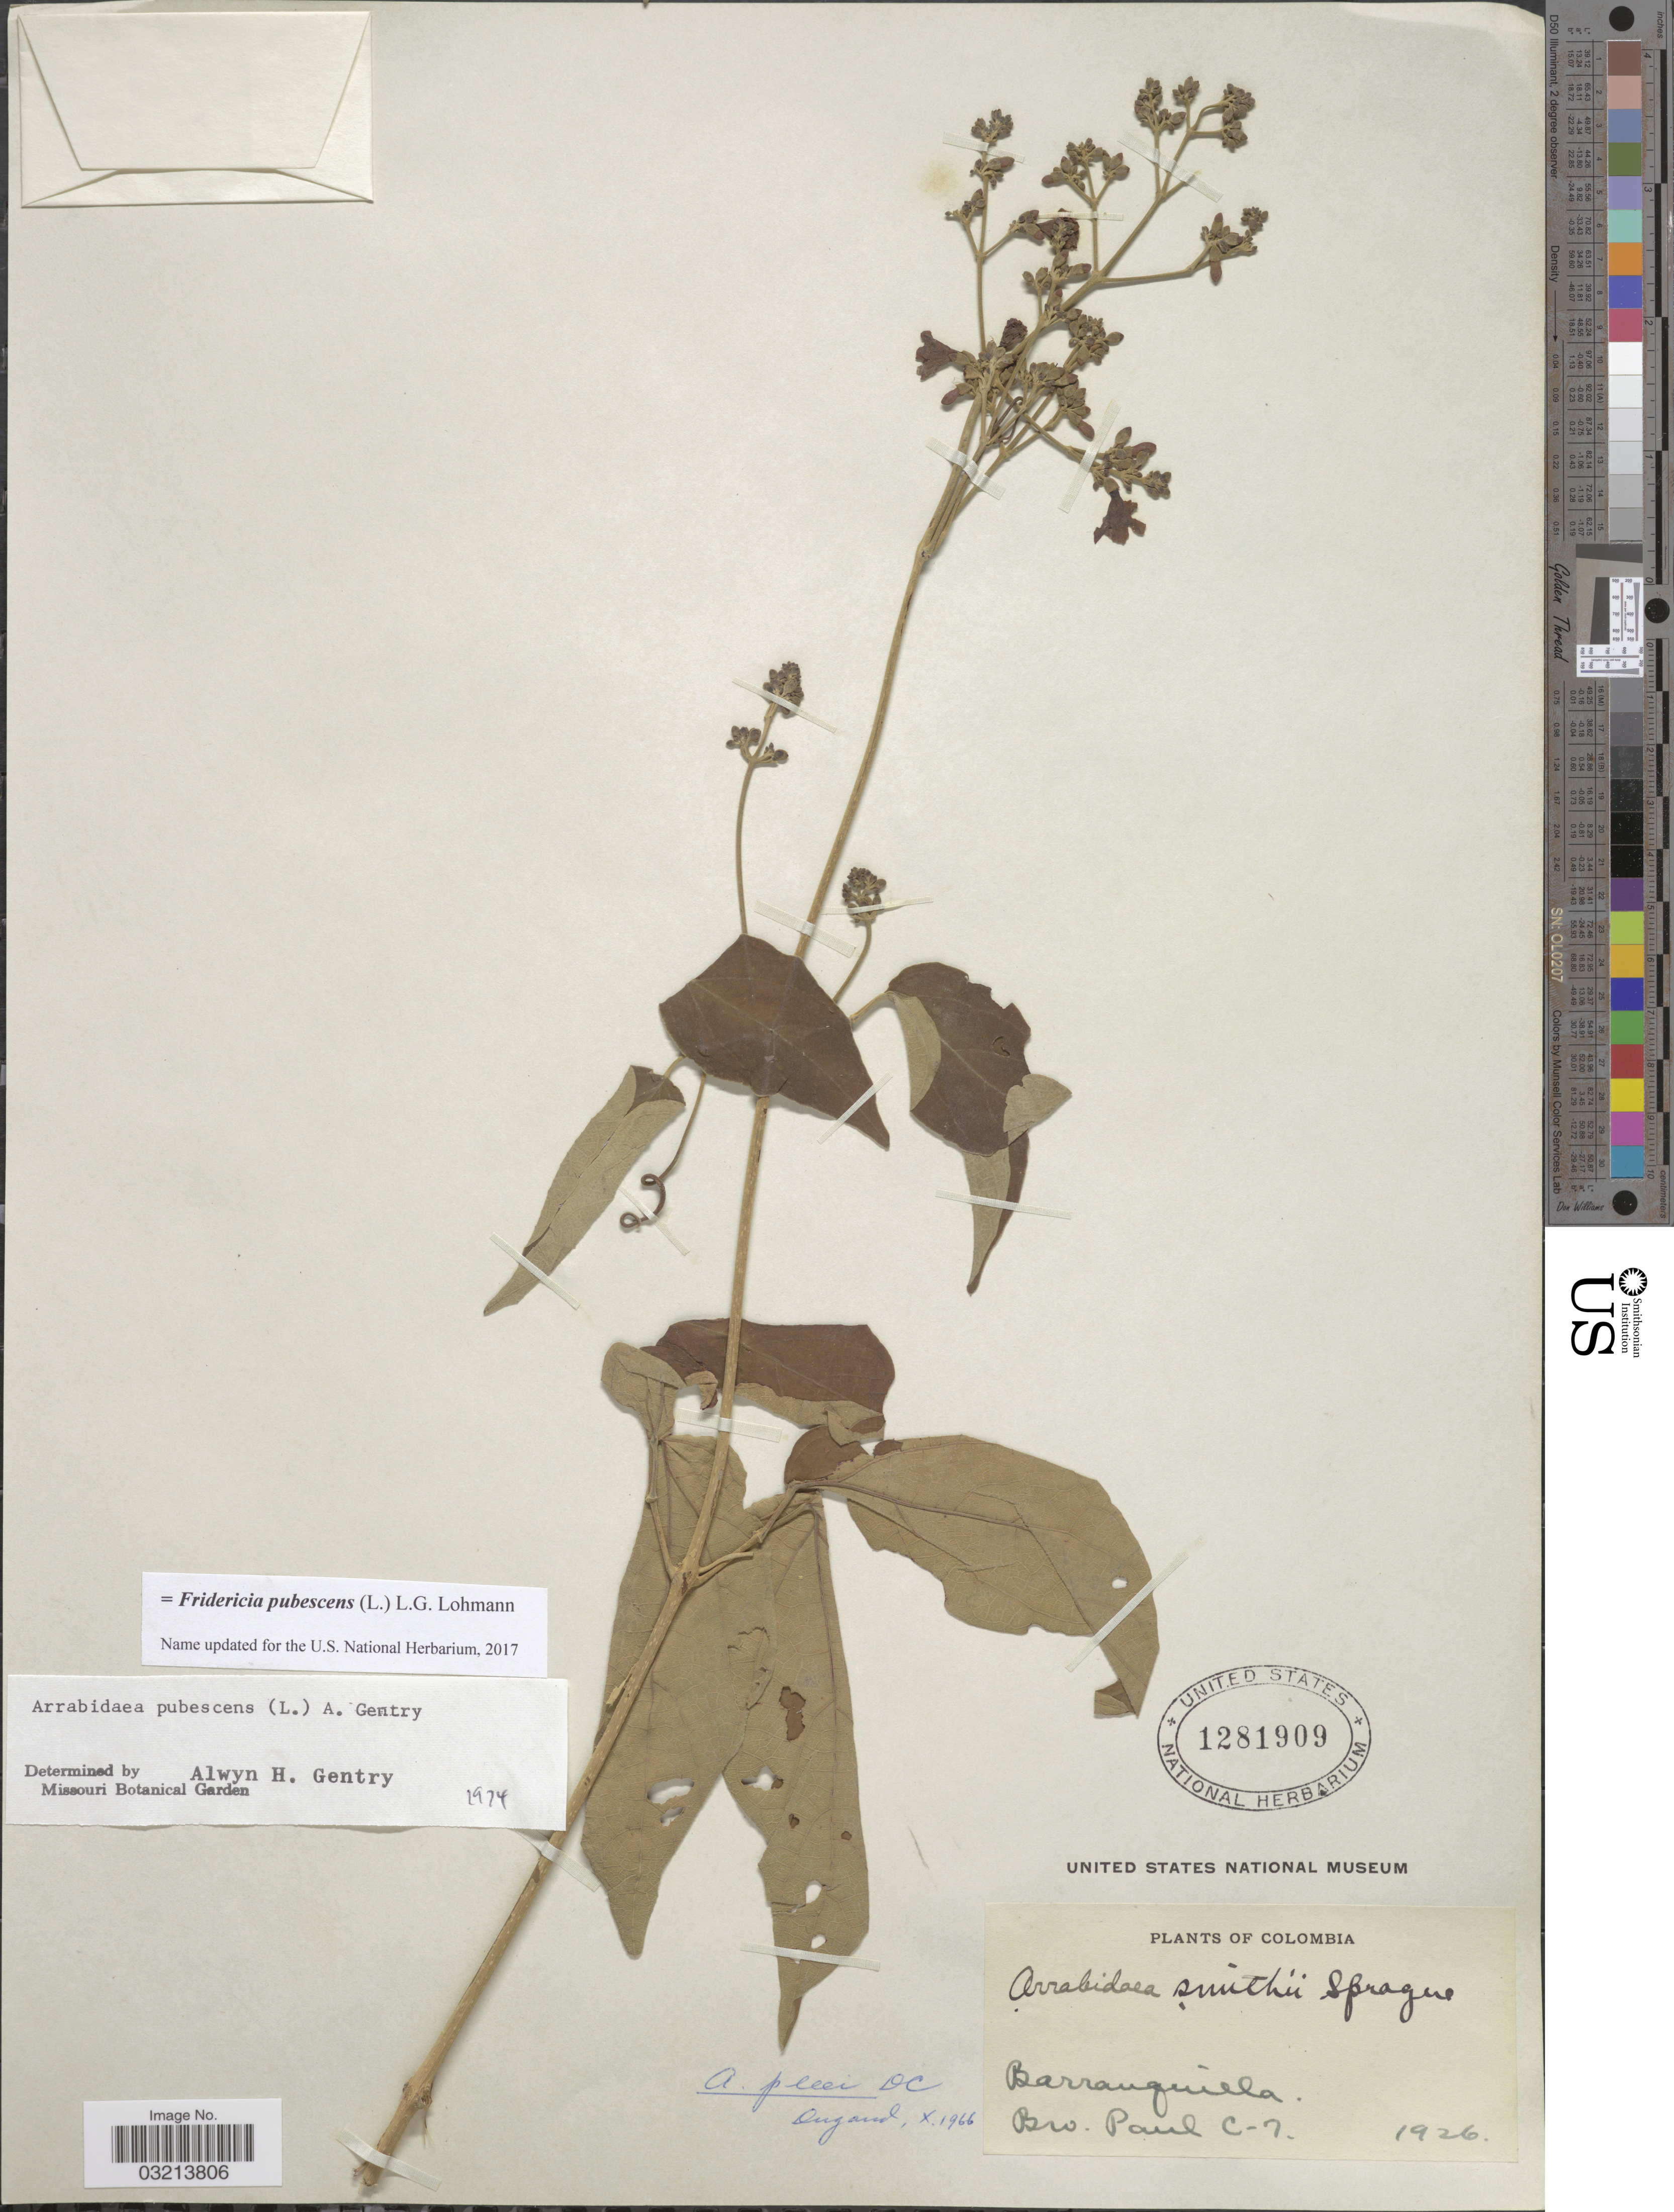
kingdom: Plantae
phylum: Tracheophyta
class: Magnoliopsida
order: Lamiales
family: Bignoniaceae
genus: Fridericia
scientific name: Fridericia pubescens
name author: (L.) L.G. Lohmann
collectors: B. Paul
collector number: C-7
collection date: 1926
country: Colombia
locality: Barranquilla.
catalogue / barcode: US 1281909